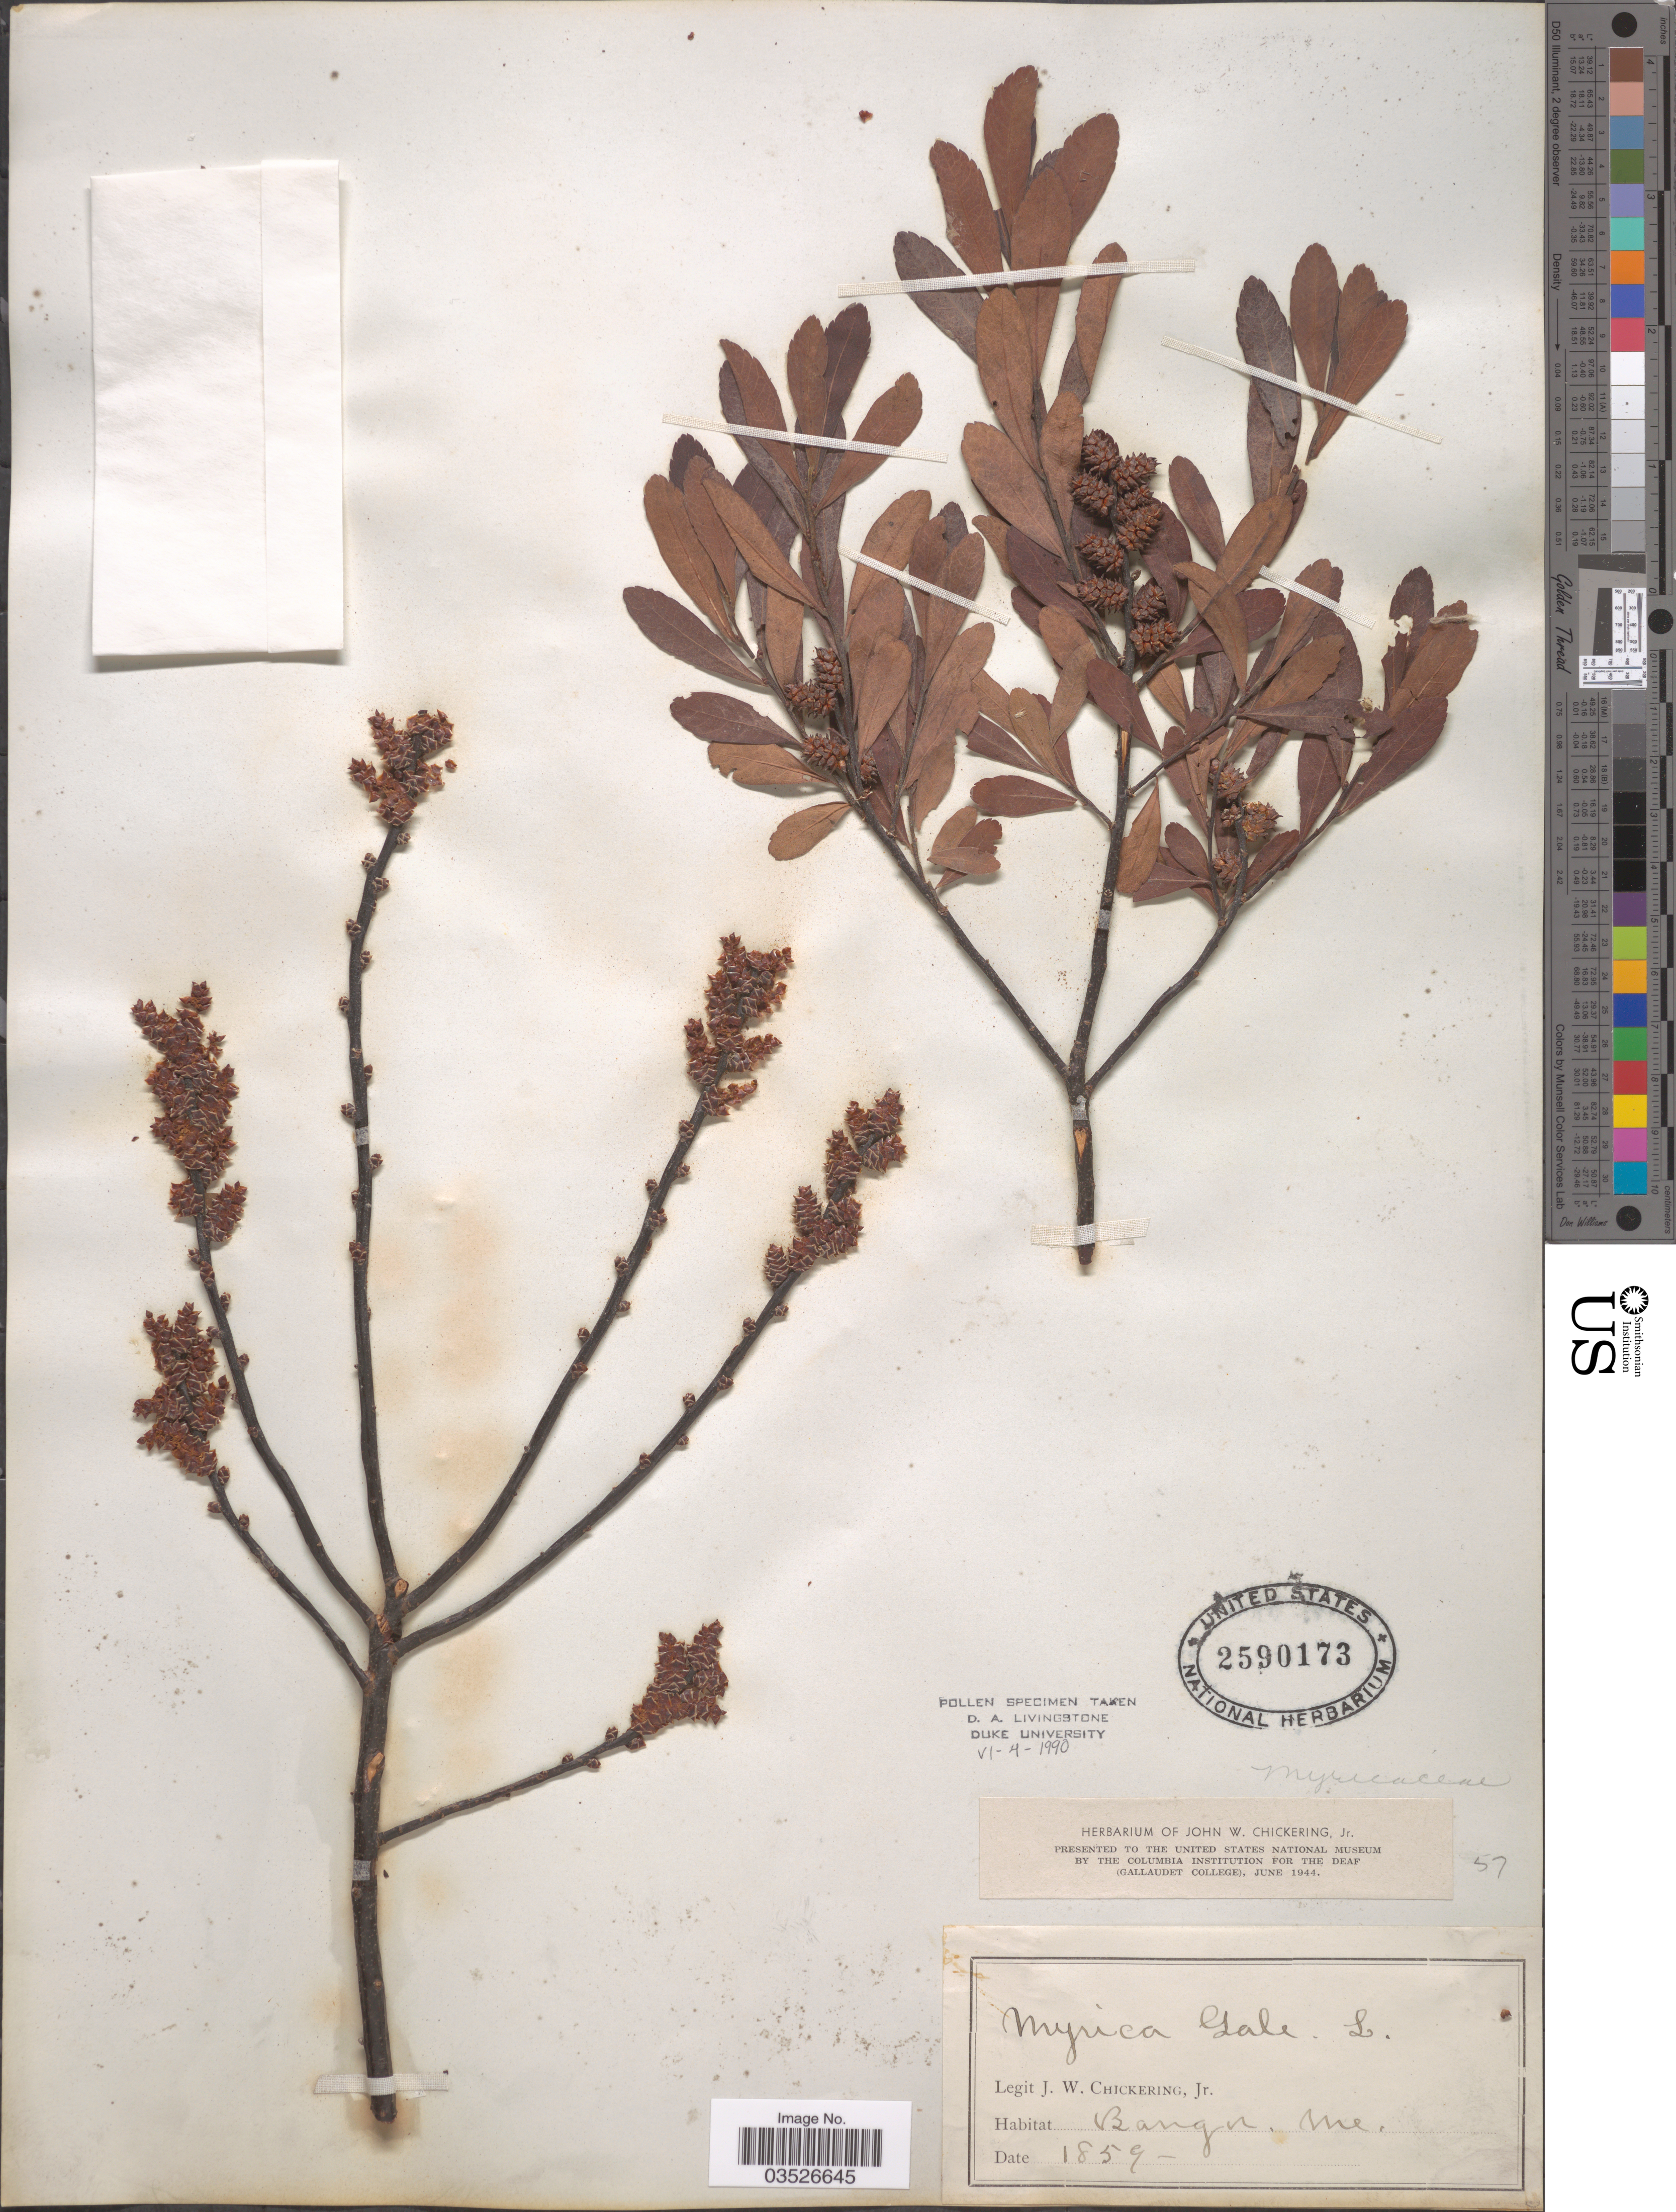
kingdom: Plantae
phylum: Tracheophyta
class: Magnoliopsida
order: Fagales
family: Myricaceae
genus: Myrica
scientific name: Myrica gale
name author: L.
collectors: J. W. Chickering Jr.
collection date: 1859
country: United States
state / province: Maine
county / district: Penobscot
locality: Bangor.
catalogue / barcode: US 2590173